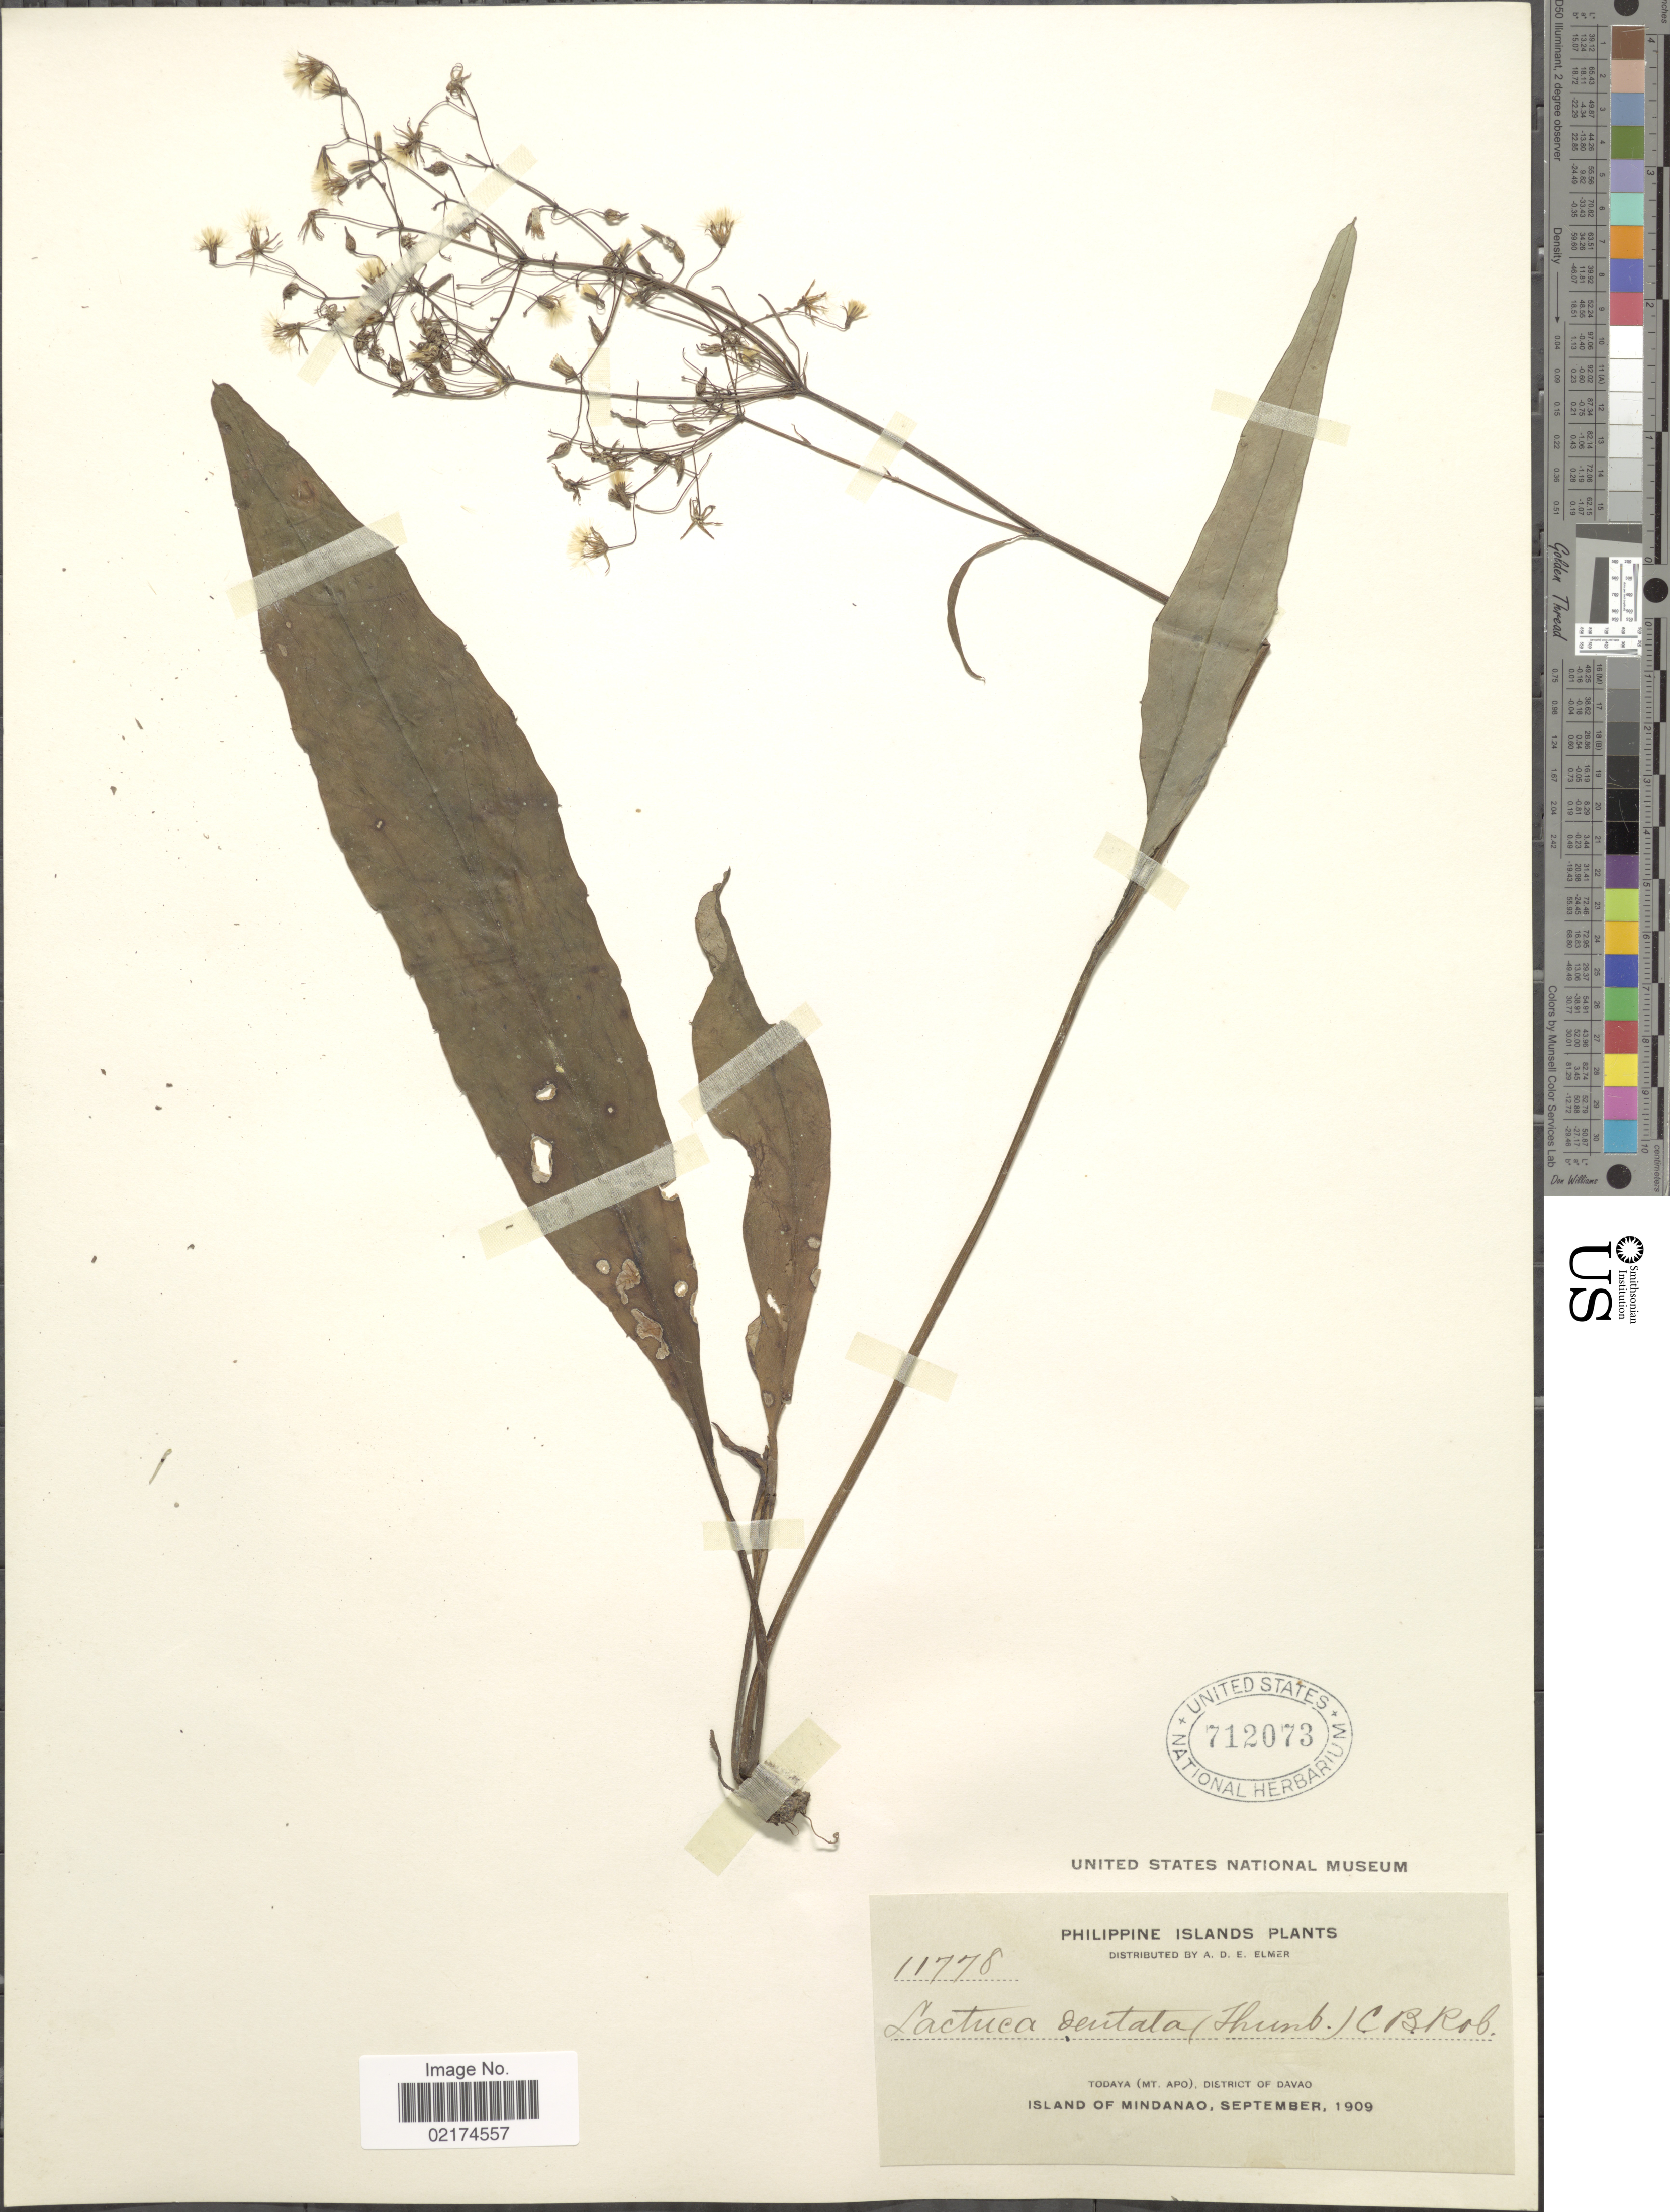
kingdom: Plantae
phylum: Tracheophyta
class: Magnoliopsida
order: Asterales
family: Asteraceae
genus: Ixeridium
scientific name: Ixeridium dentatum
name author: (Thunb.) Tzvelev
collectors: A. D. E. Elmer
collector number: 11778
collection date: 1909-09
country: Philippines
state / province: Davao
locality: Todaya (Mt. Apo), District of Davao, Island of Minda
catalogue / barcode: US 712073